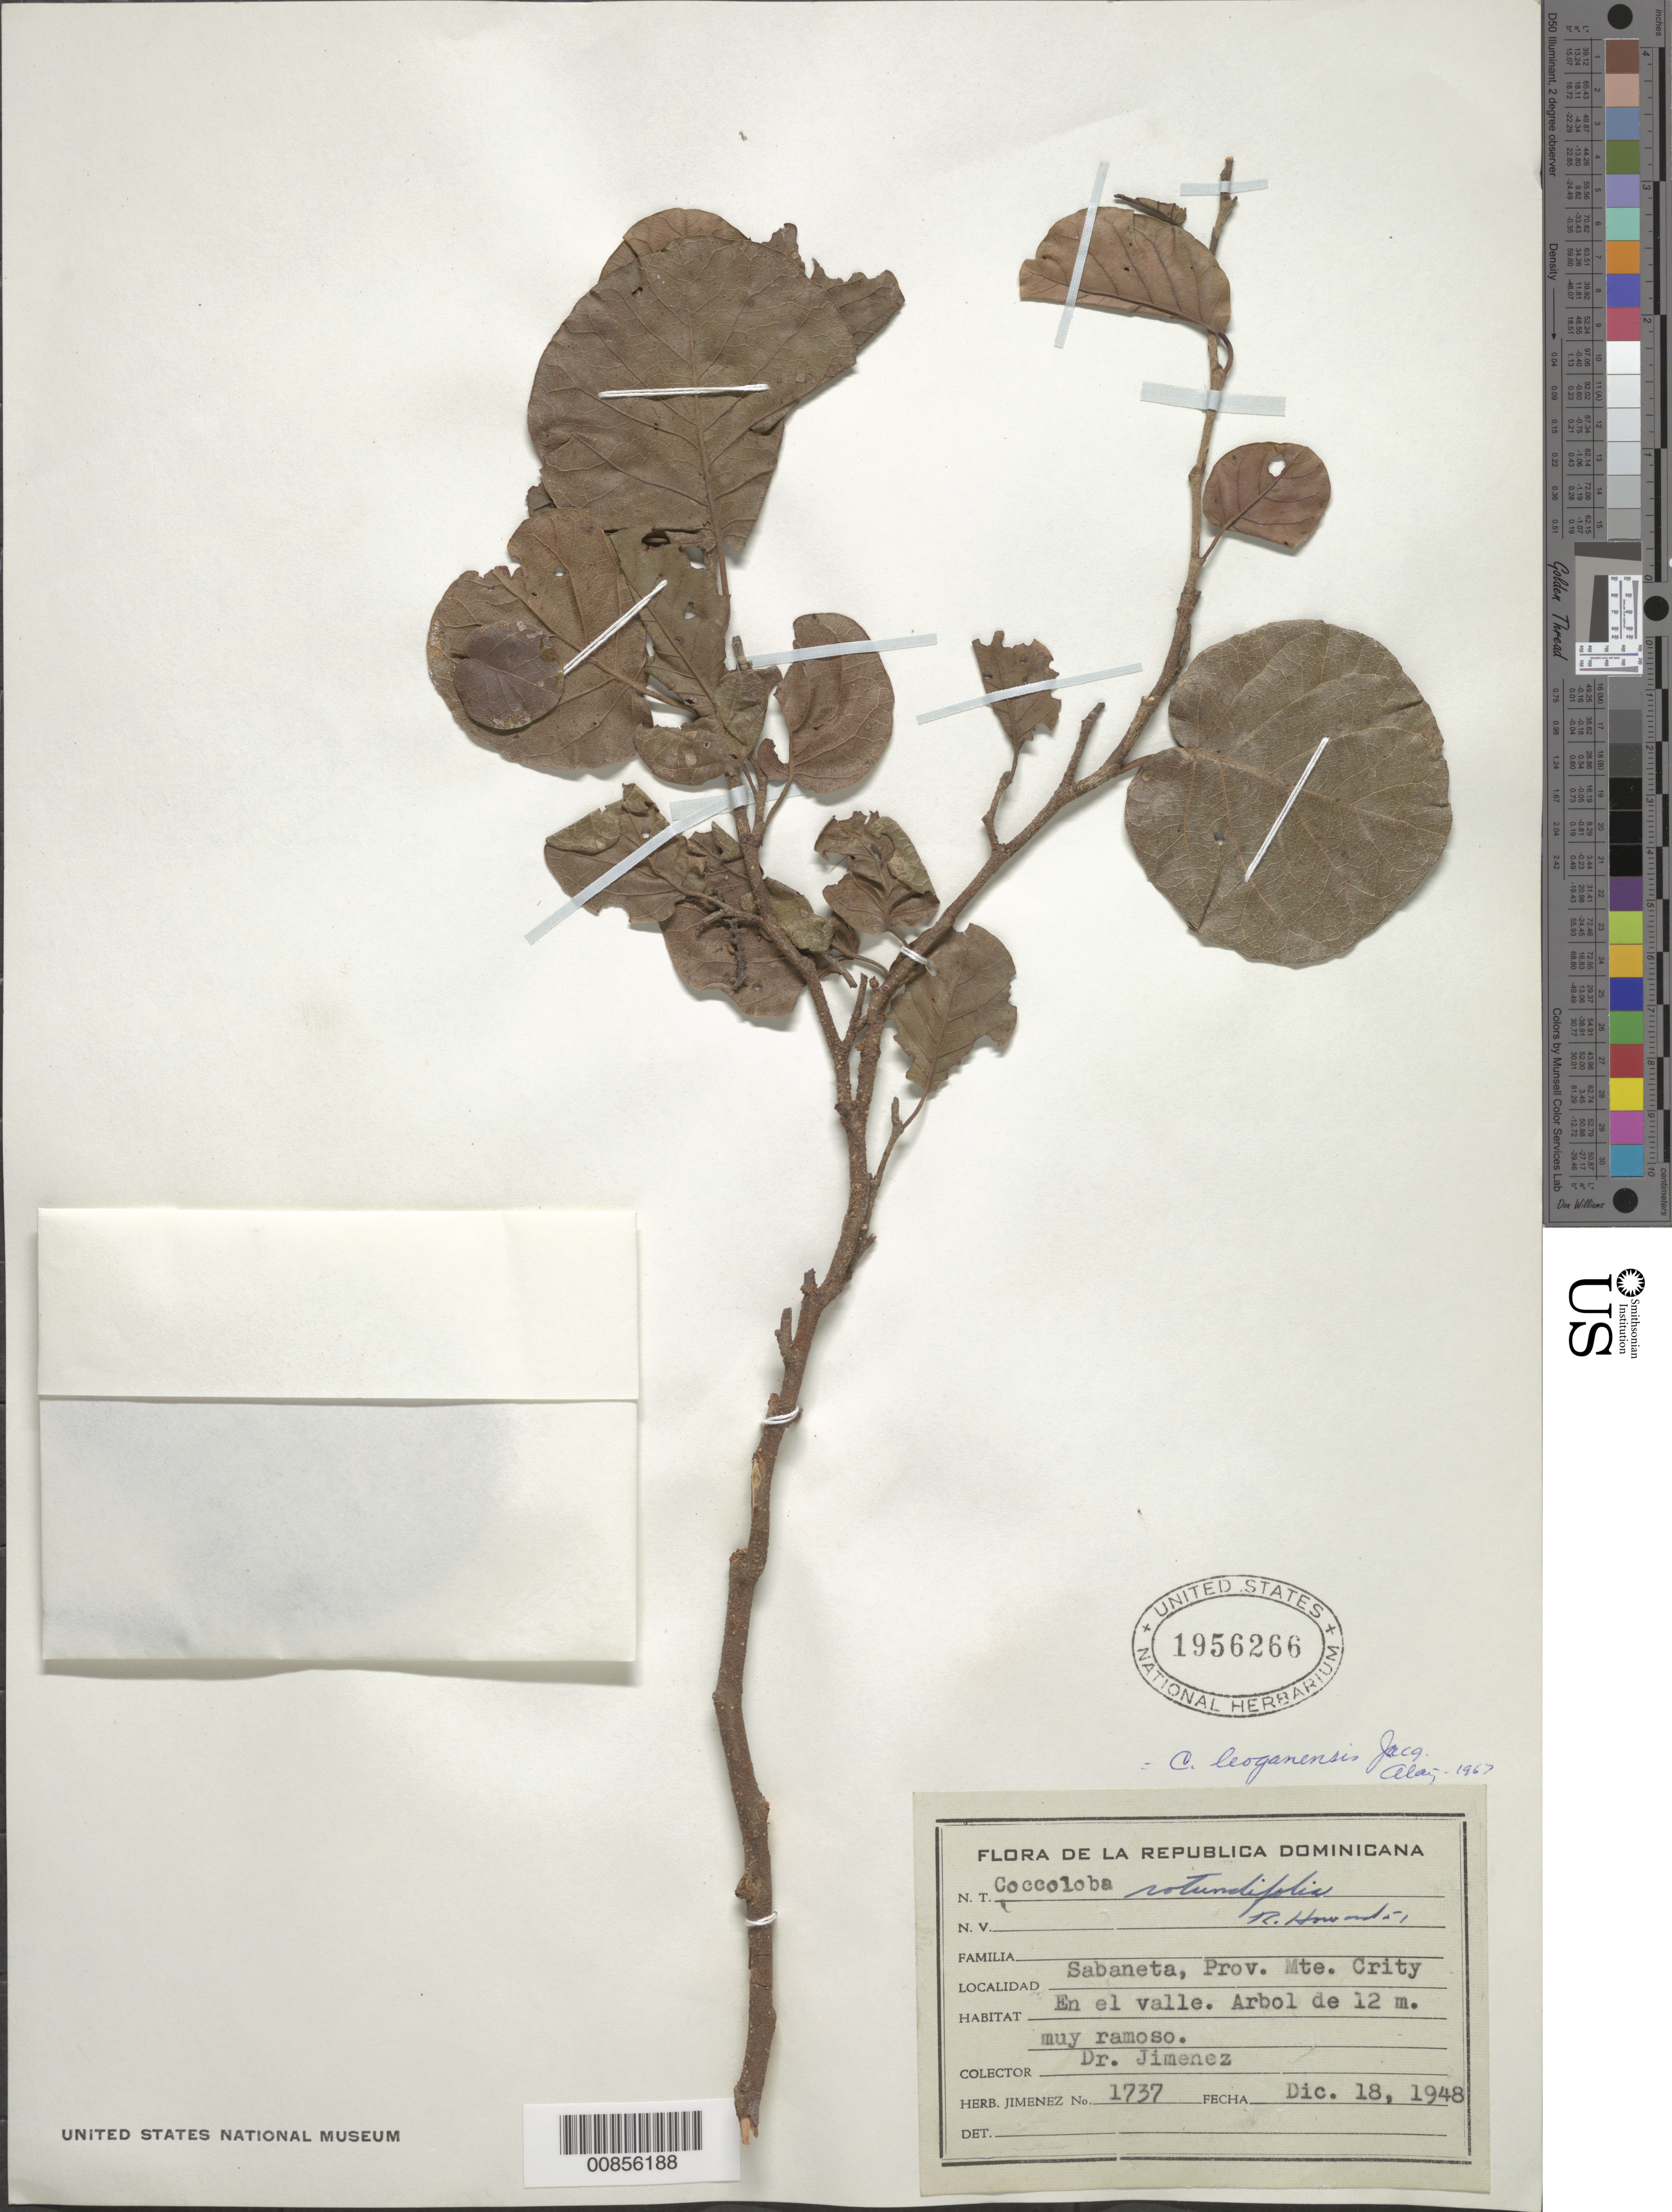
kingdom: Plantae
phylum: Tracheophyta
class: Magnoliopsida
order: Caryophyllales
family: Polygonaceae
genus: Coccoloba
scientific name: Coccoloba leoganensis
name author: Jacq.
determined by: Liogier, Alain H.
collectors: J. J. Jiménez Almonte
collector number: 1737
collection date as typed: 18 Dec 1948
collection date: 1948-12-18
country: Dominican Republic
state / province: Monte Cristi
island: Hispaniola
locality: Sabaneta.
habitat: En el valle.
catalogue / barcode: US 1956266